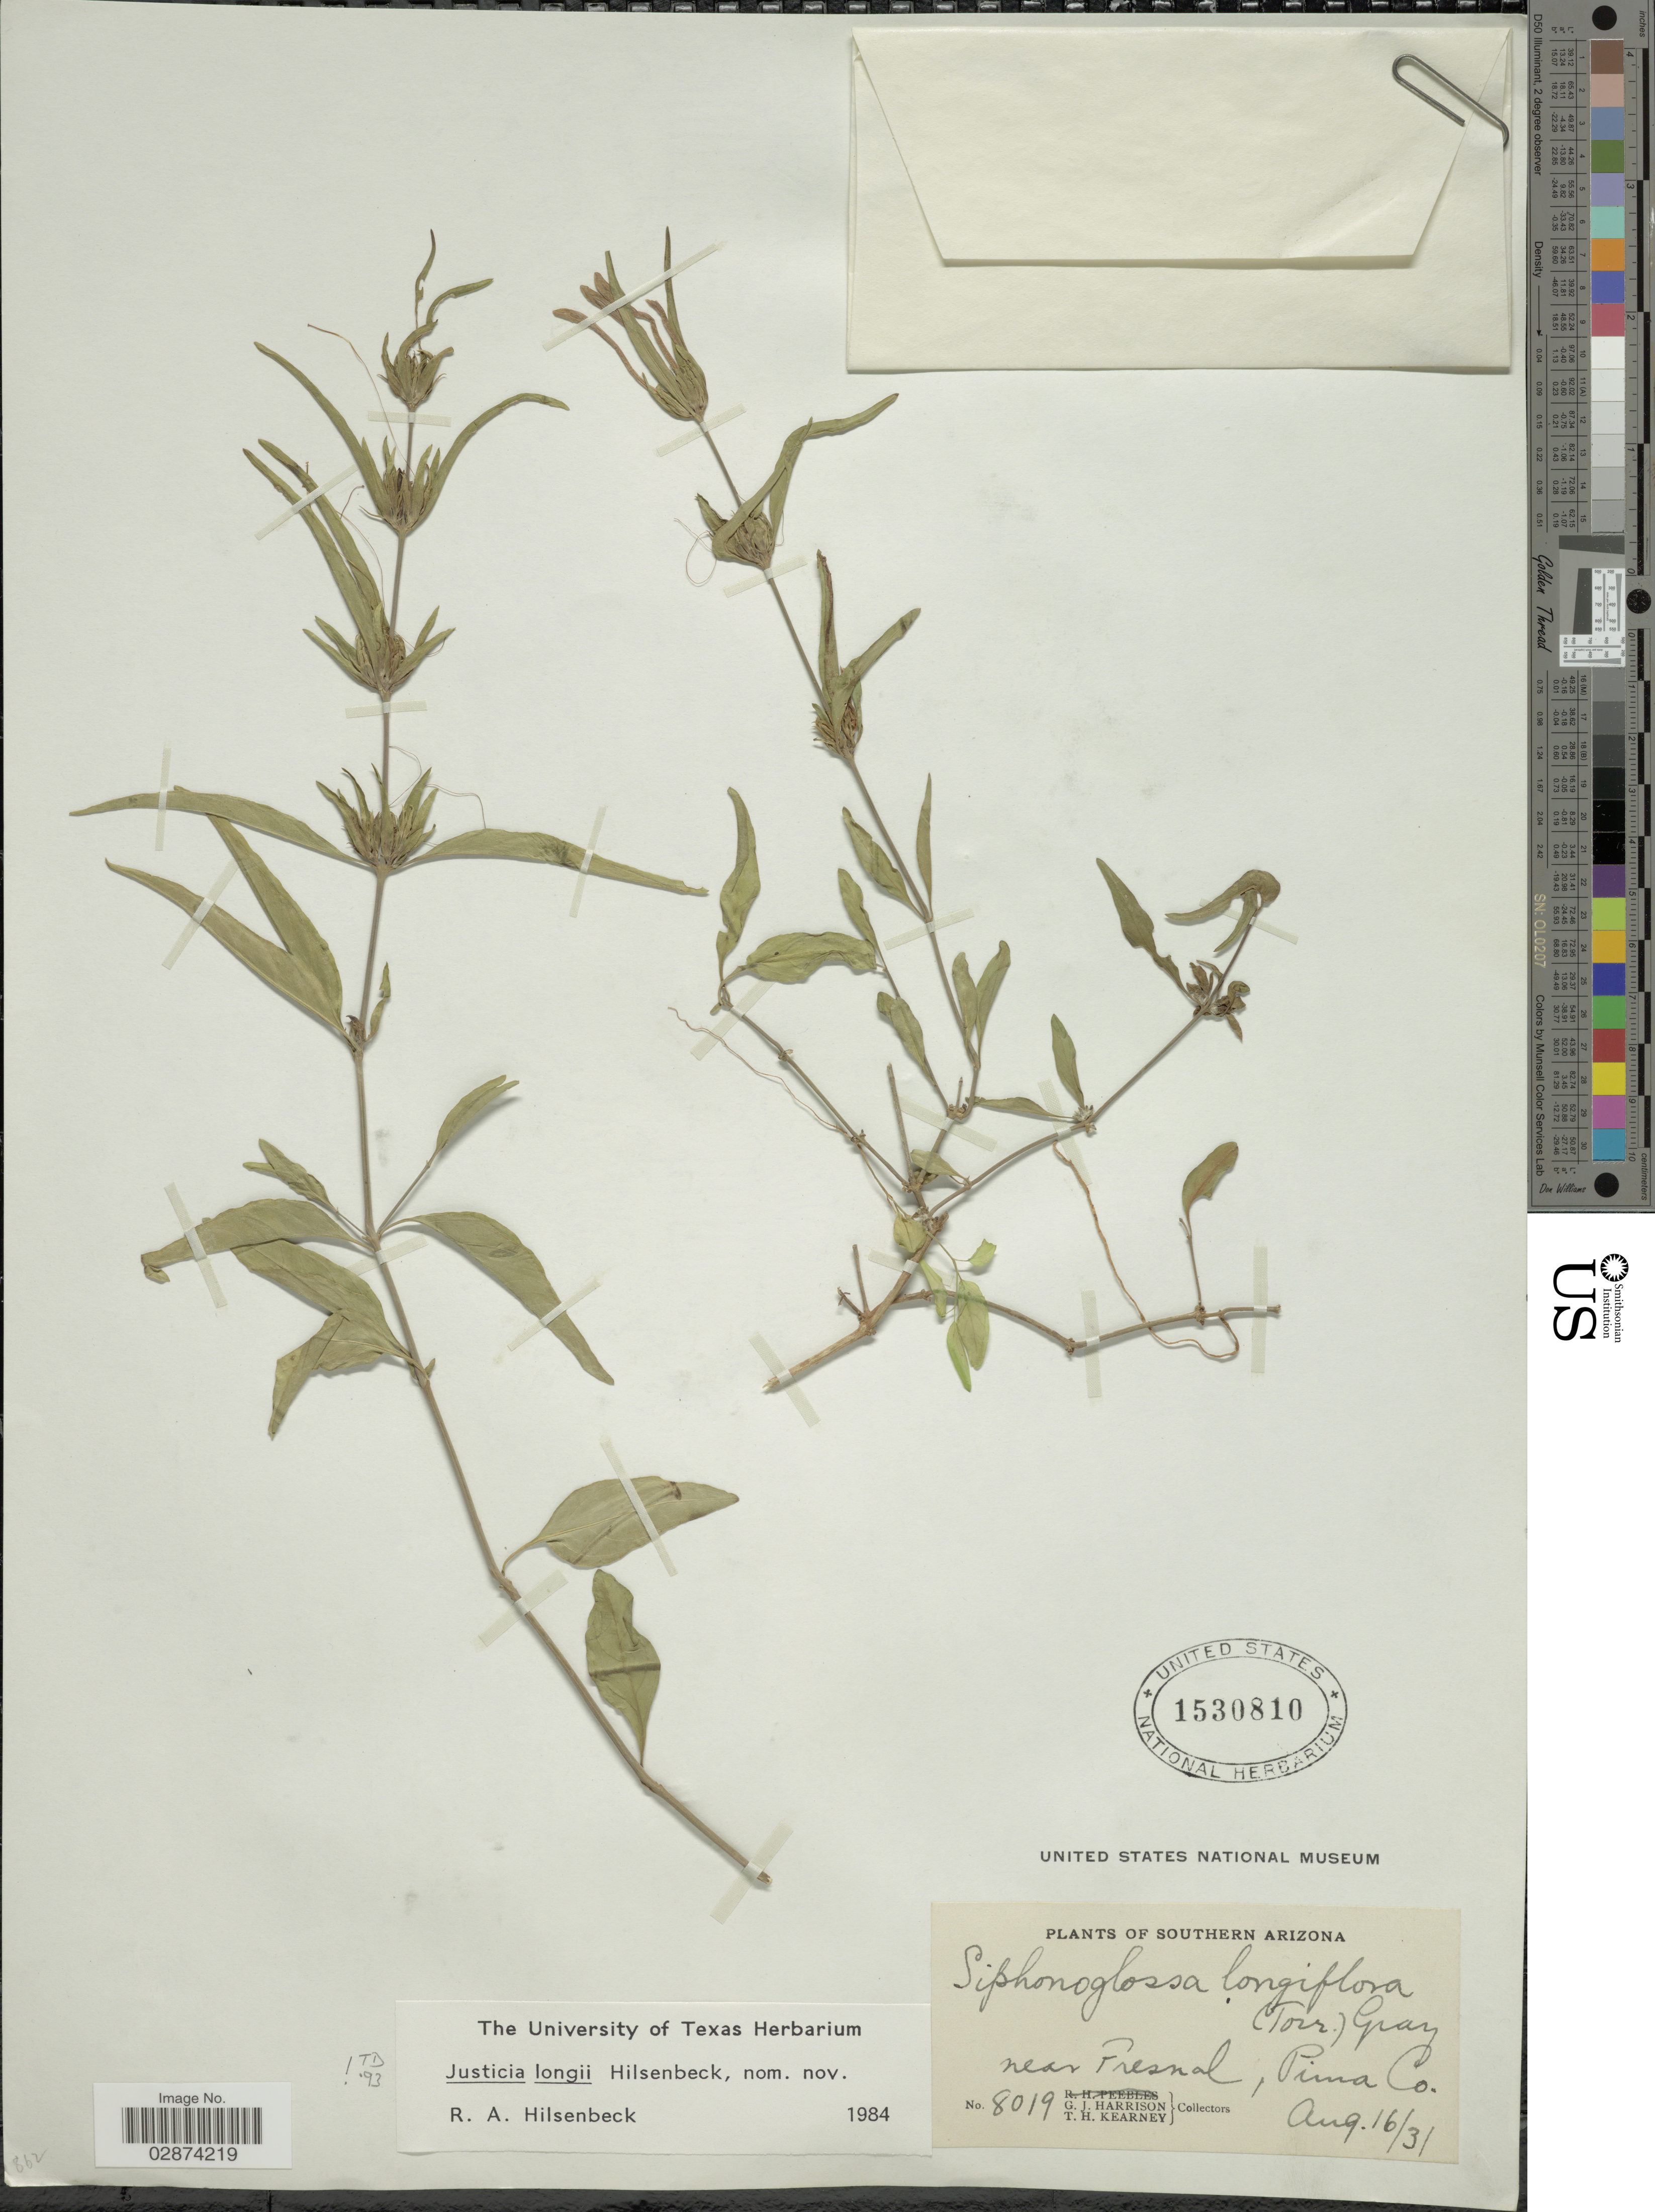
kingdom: Plantae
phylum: Tracheophyta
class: Magnoliopsida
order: Lamiales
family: Acanthaceae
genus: Justicia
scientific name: Justicia longii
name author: Hilsenb.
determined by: Fisher, Amanda, (LOB), California State University, Long Beach (UNITED STATES)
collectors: G. J. Harrison & T. H. Kearney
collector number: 8019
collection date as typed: Transcribed d/m/y: 16/8/31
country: United States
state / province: Arizona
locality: Southern Arizona. Near Fresnal, Pima Co.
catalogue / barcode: US 1530810